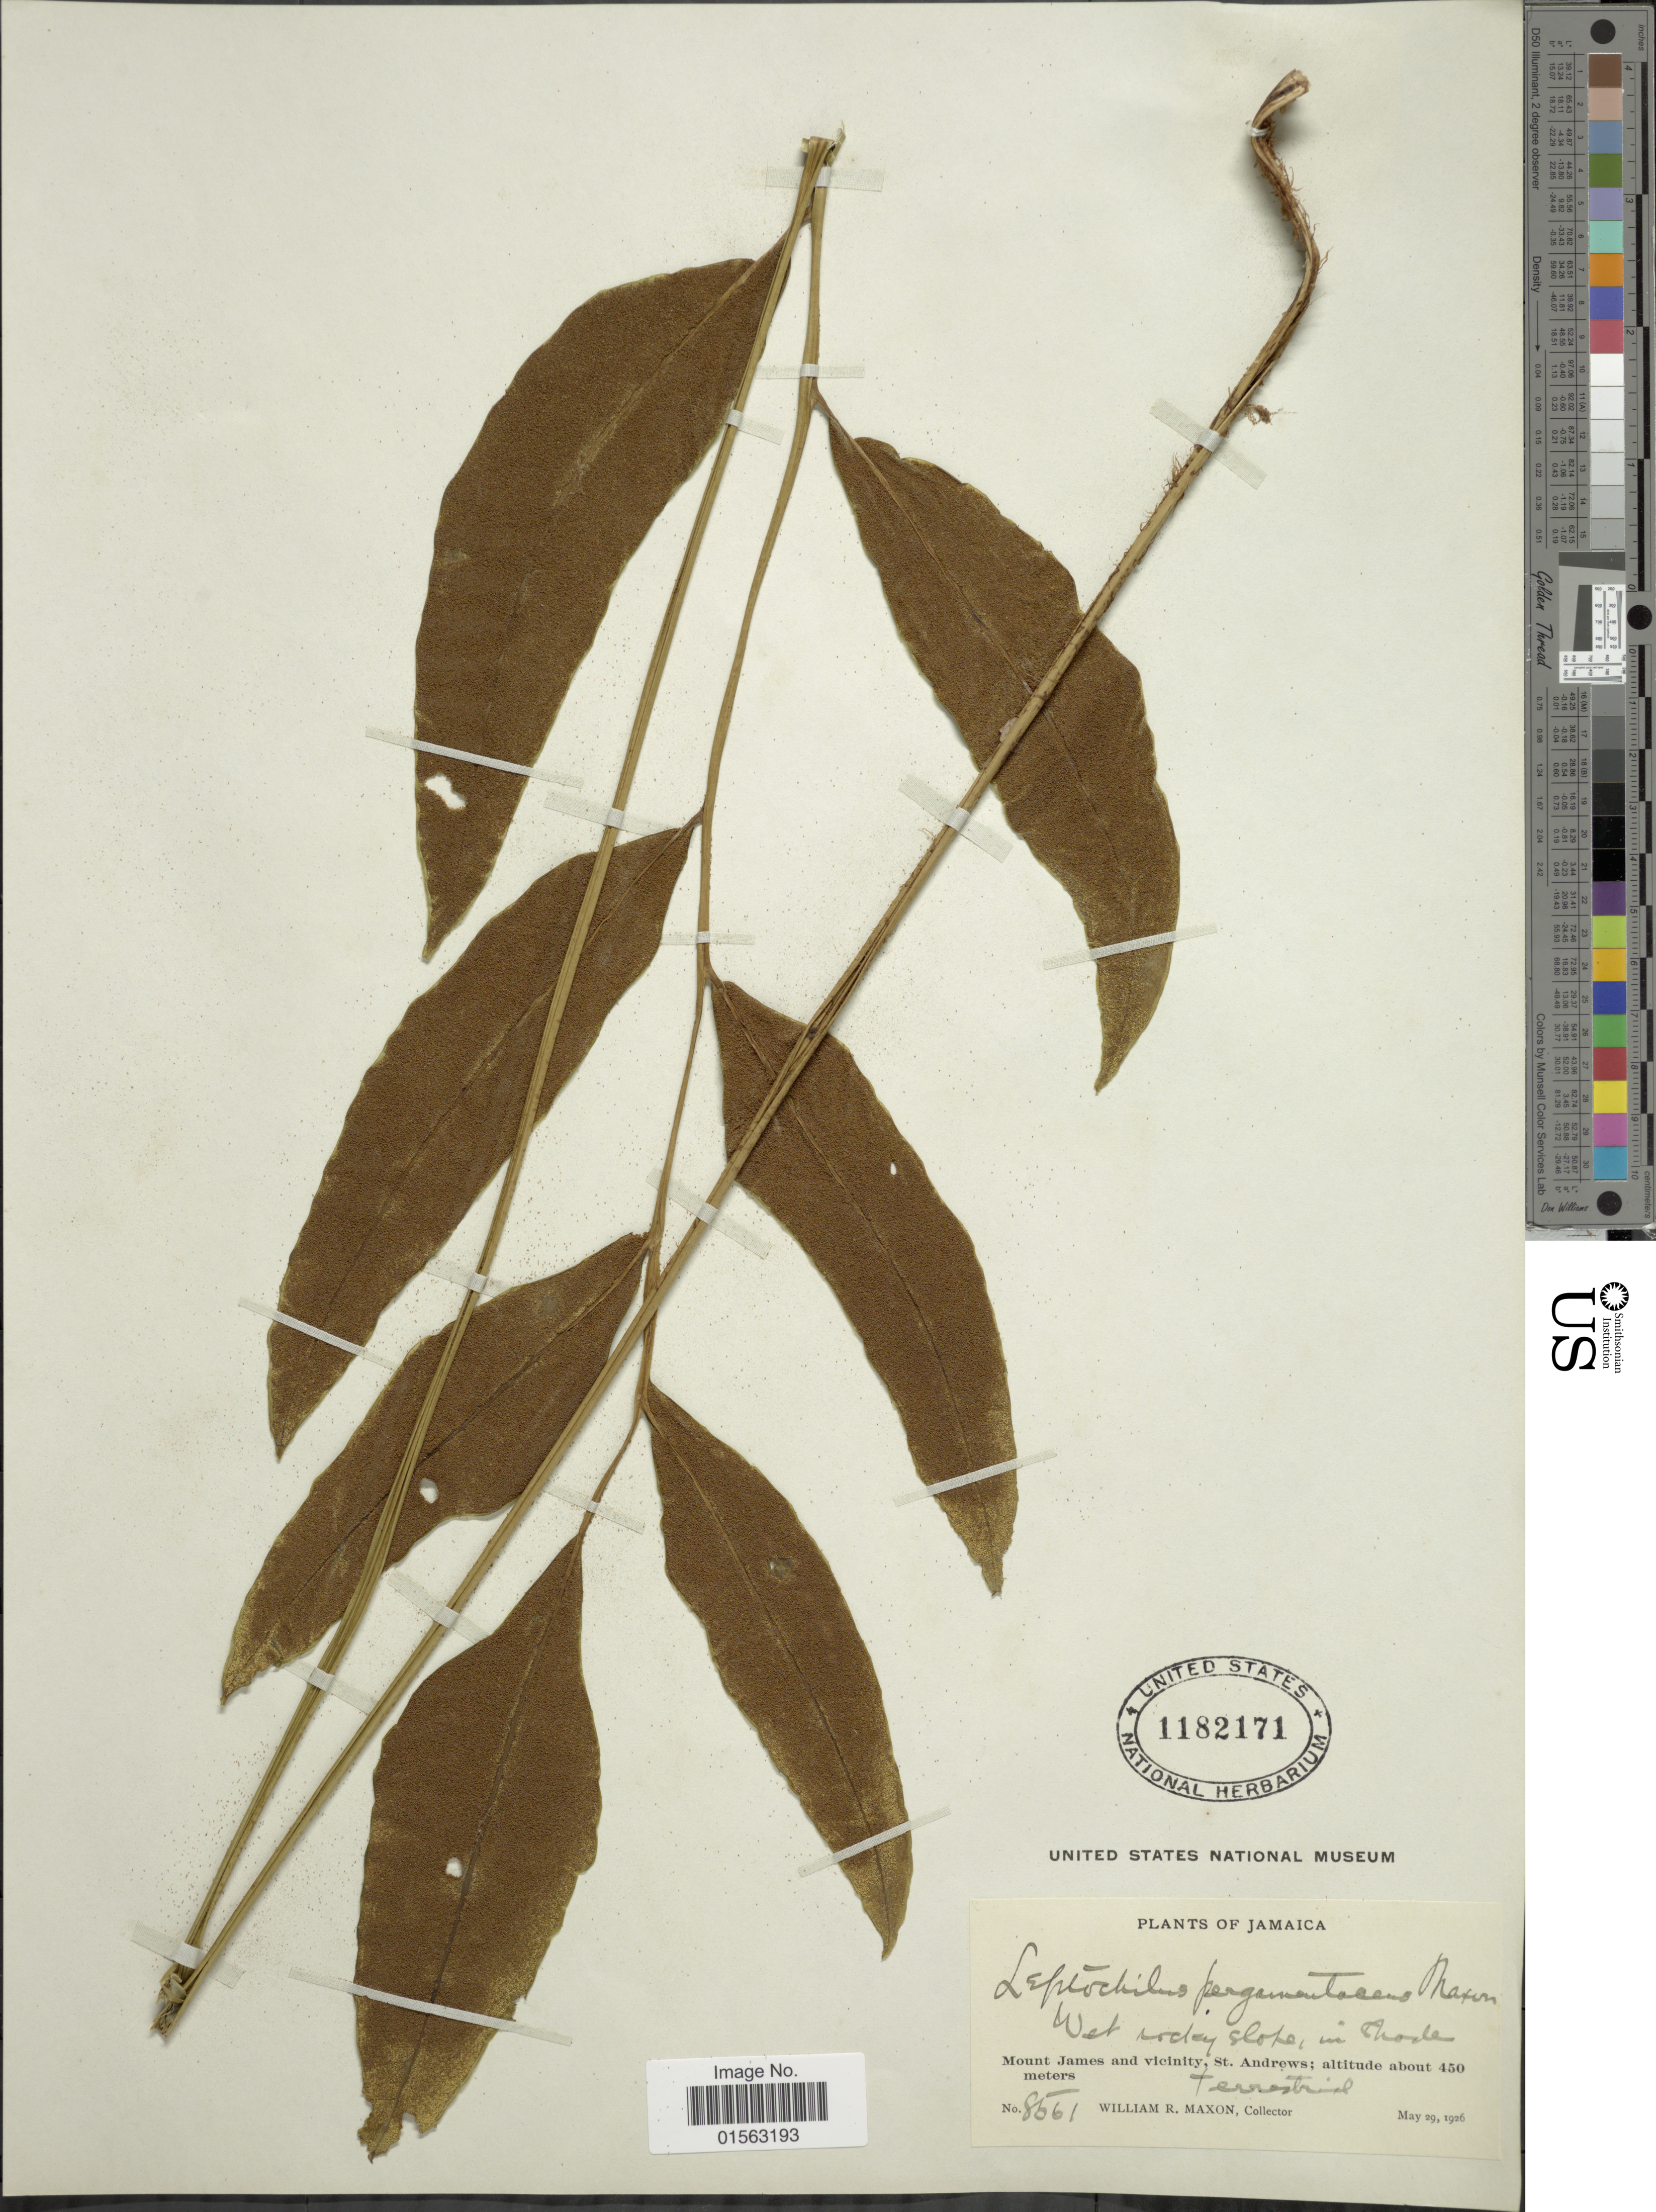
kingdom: Plantae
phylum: Tracheophyta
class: Polypodiopsida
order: Polypodiales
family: Dryopteridaceae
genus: Mickelia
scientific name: Mickelia pergamentacea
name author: (Maxon) R.C. Moran et al.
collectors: W. R. Maxon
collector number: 8561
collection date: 1926-05-29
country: Jamaica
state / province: Saint Andrew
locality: Jamaica, wet rocky slope, in shade, Mount James and vicinity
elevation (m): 450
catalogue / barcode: US 1182171